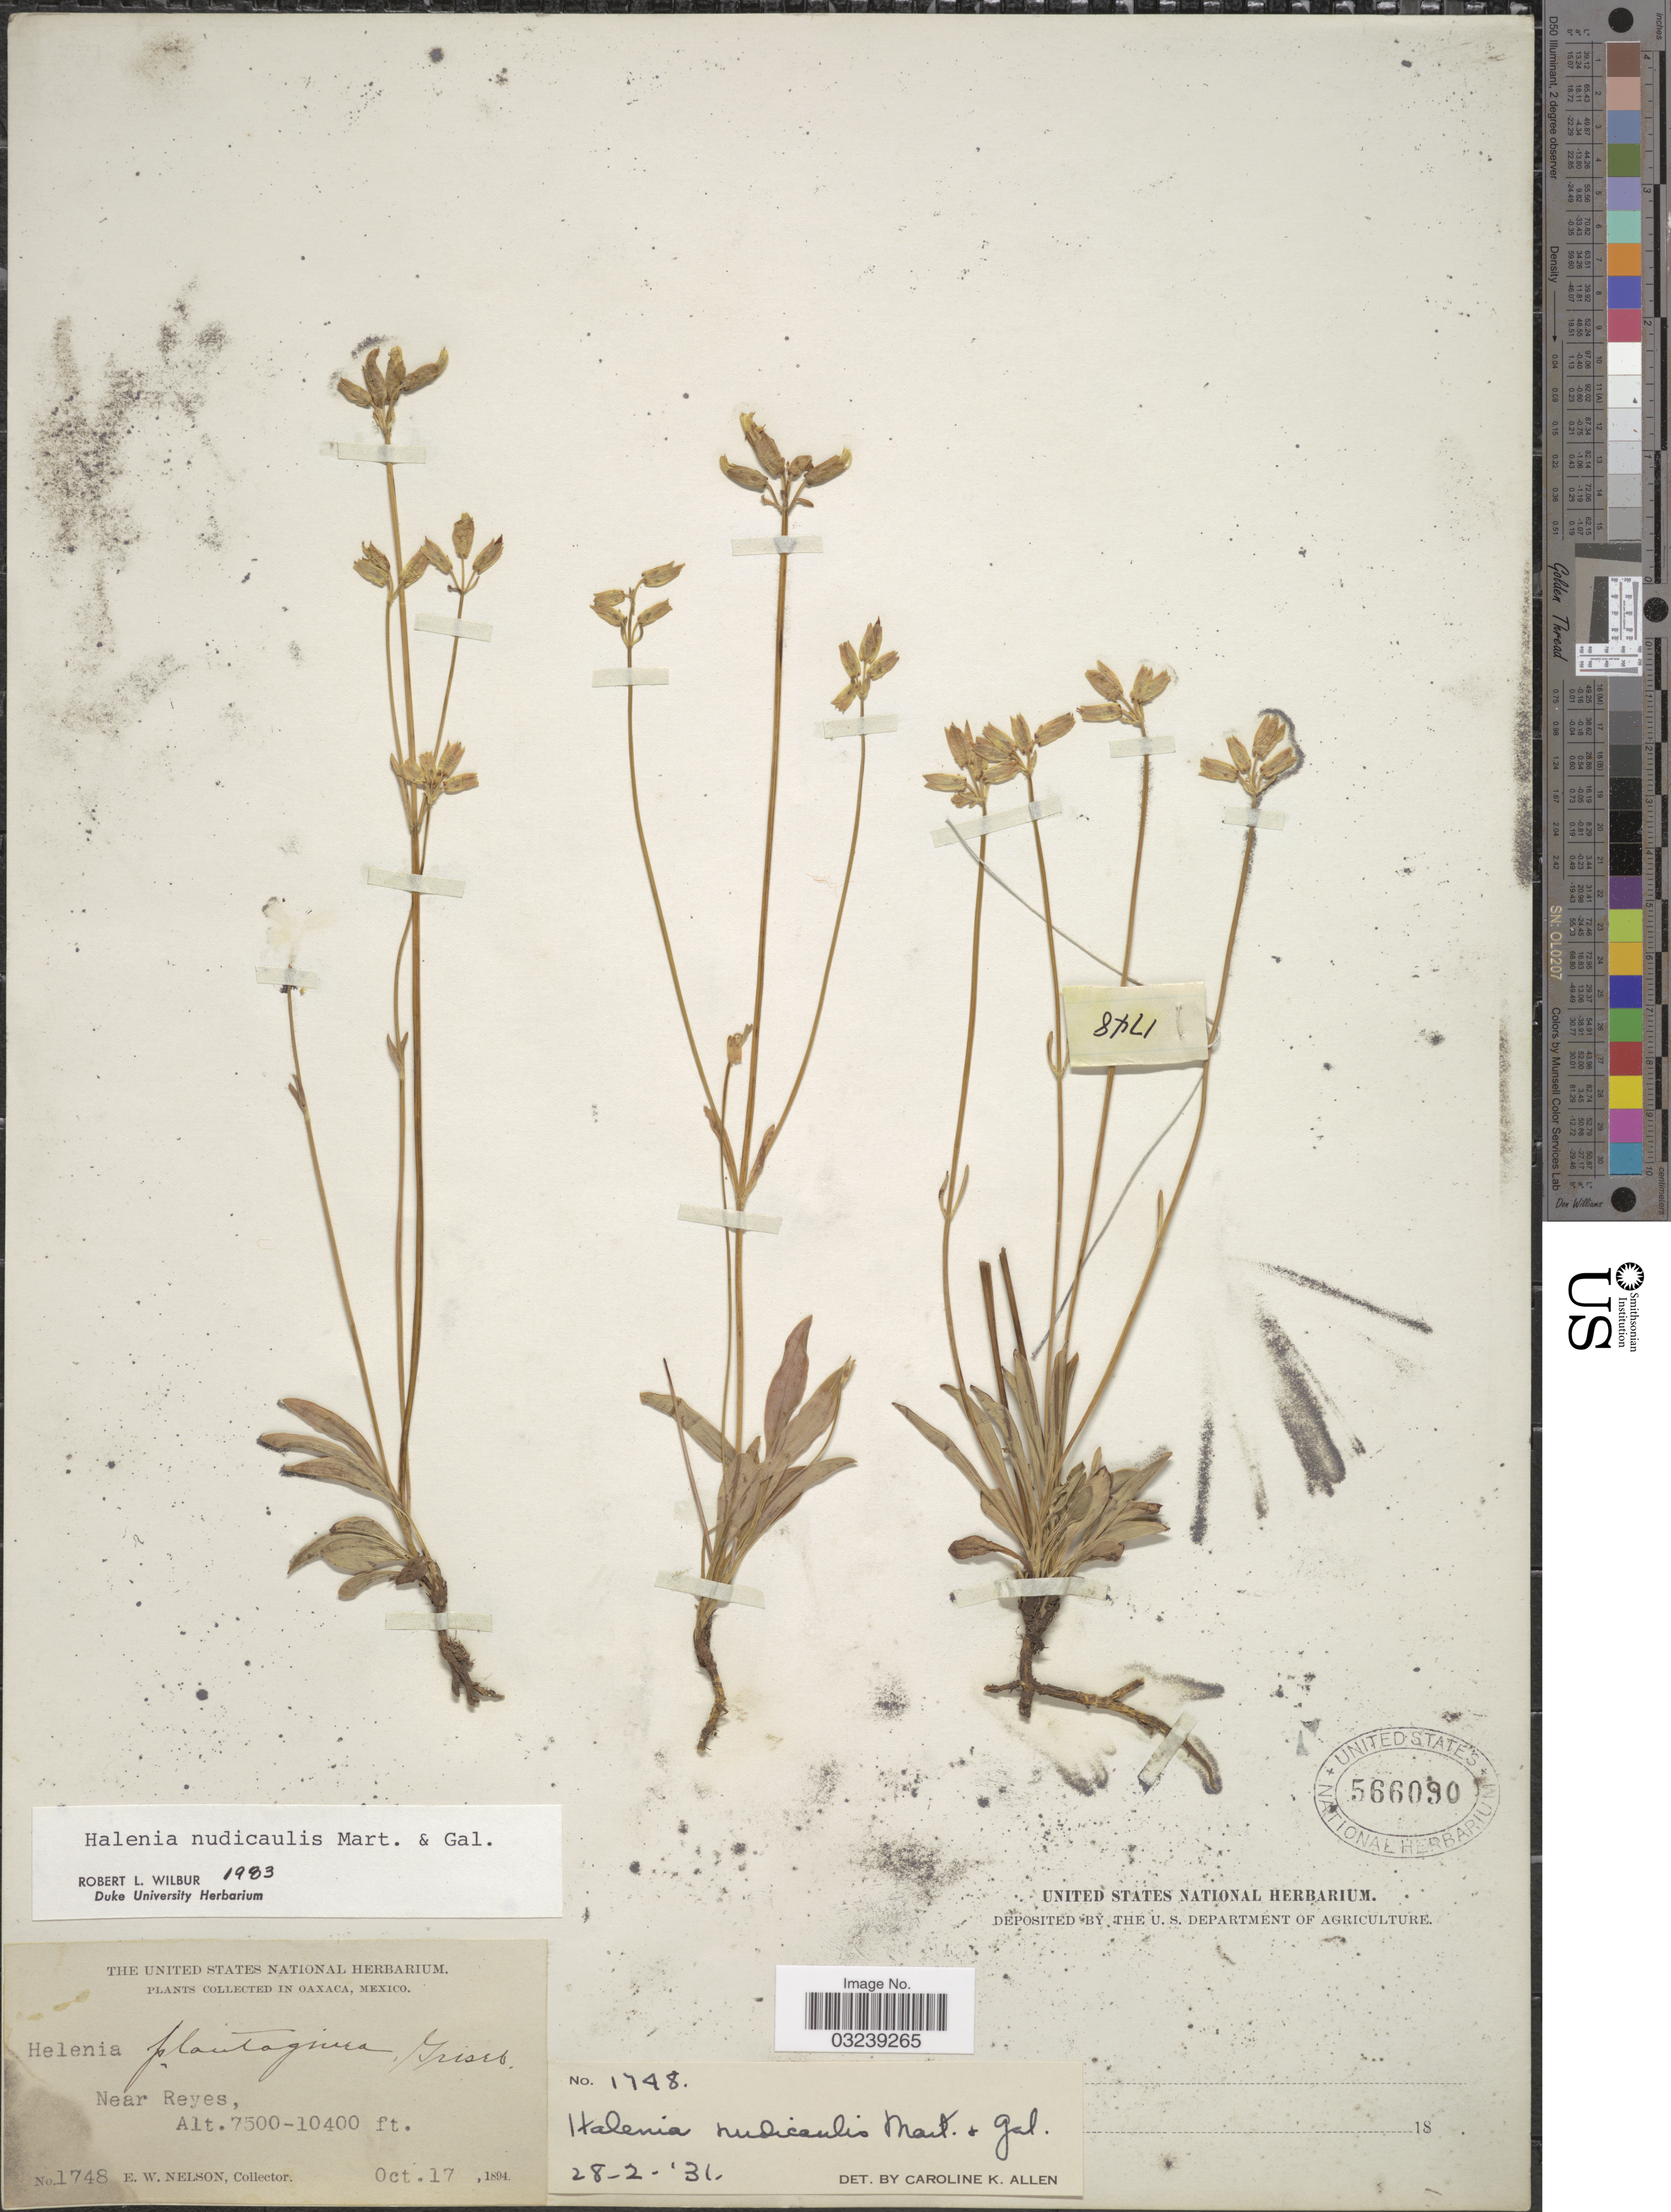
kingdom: Plantae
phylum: Tracheophyta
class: Magnoliopsida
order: Gentianales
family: Gentianaceae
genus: Halenia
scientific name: Halenia nudicaulis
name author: M. Martens & Galeotti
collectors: E. W. Nelson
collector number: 1748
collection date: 1894-10-17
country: Mexico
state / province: Oaxaca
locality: Near Reyes.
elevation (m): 2286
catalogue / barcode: US 566090